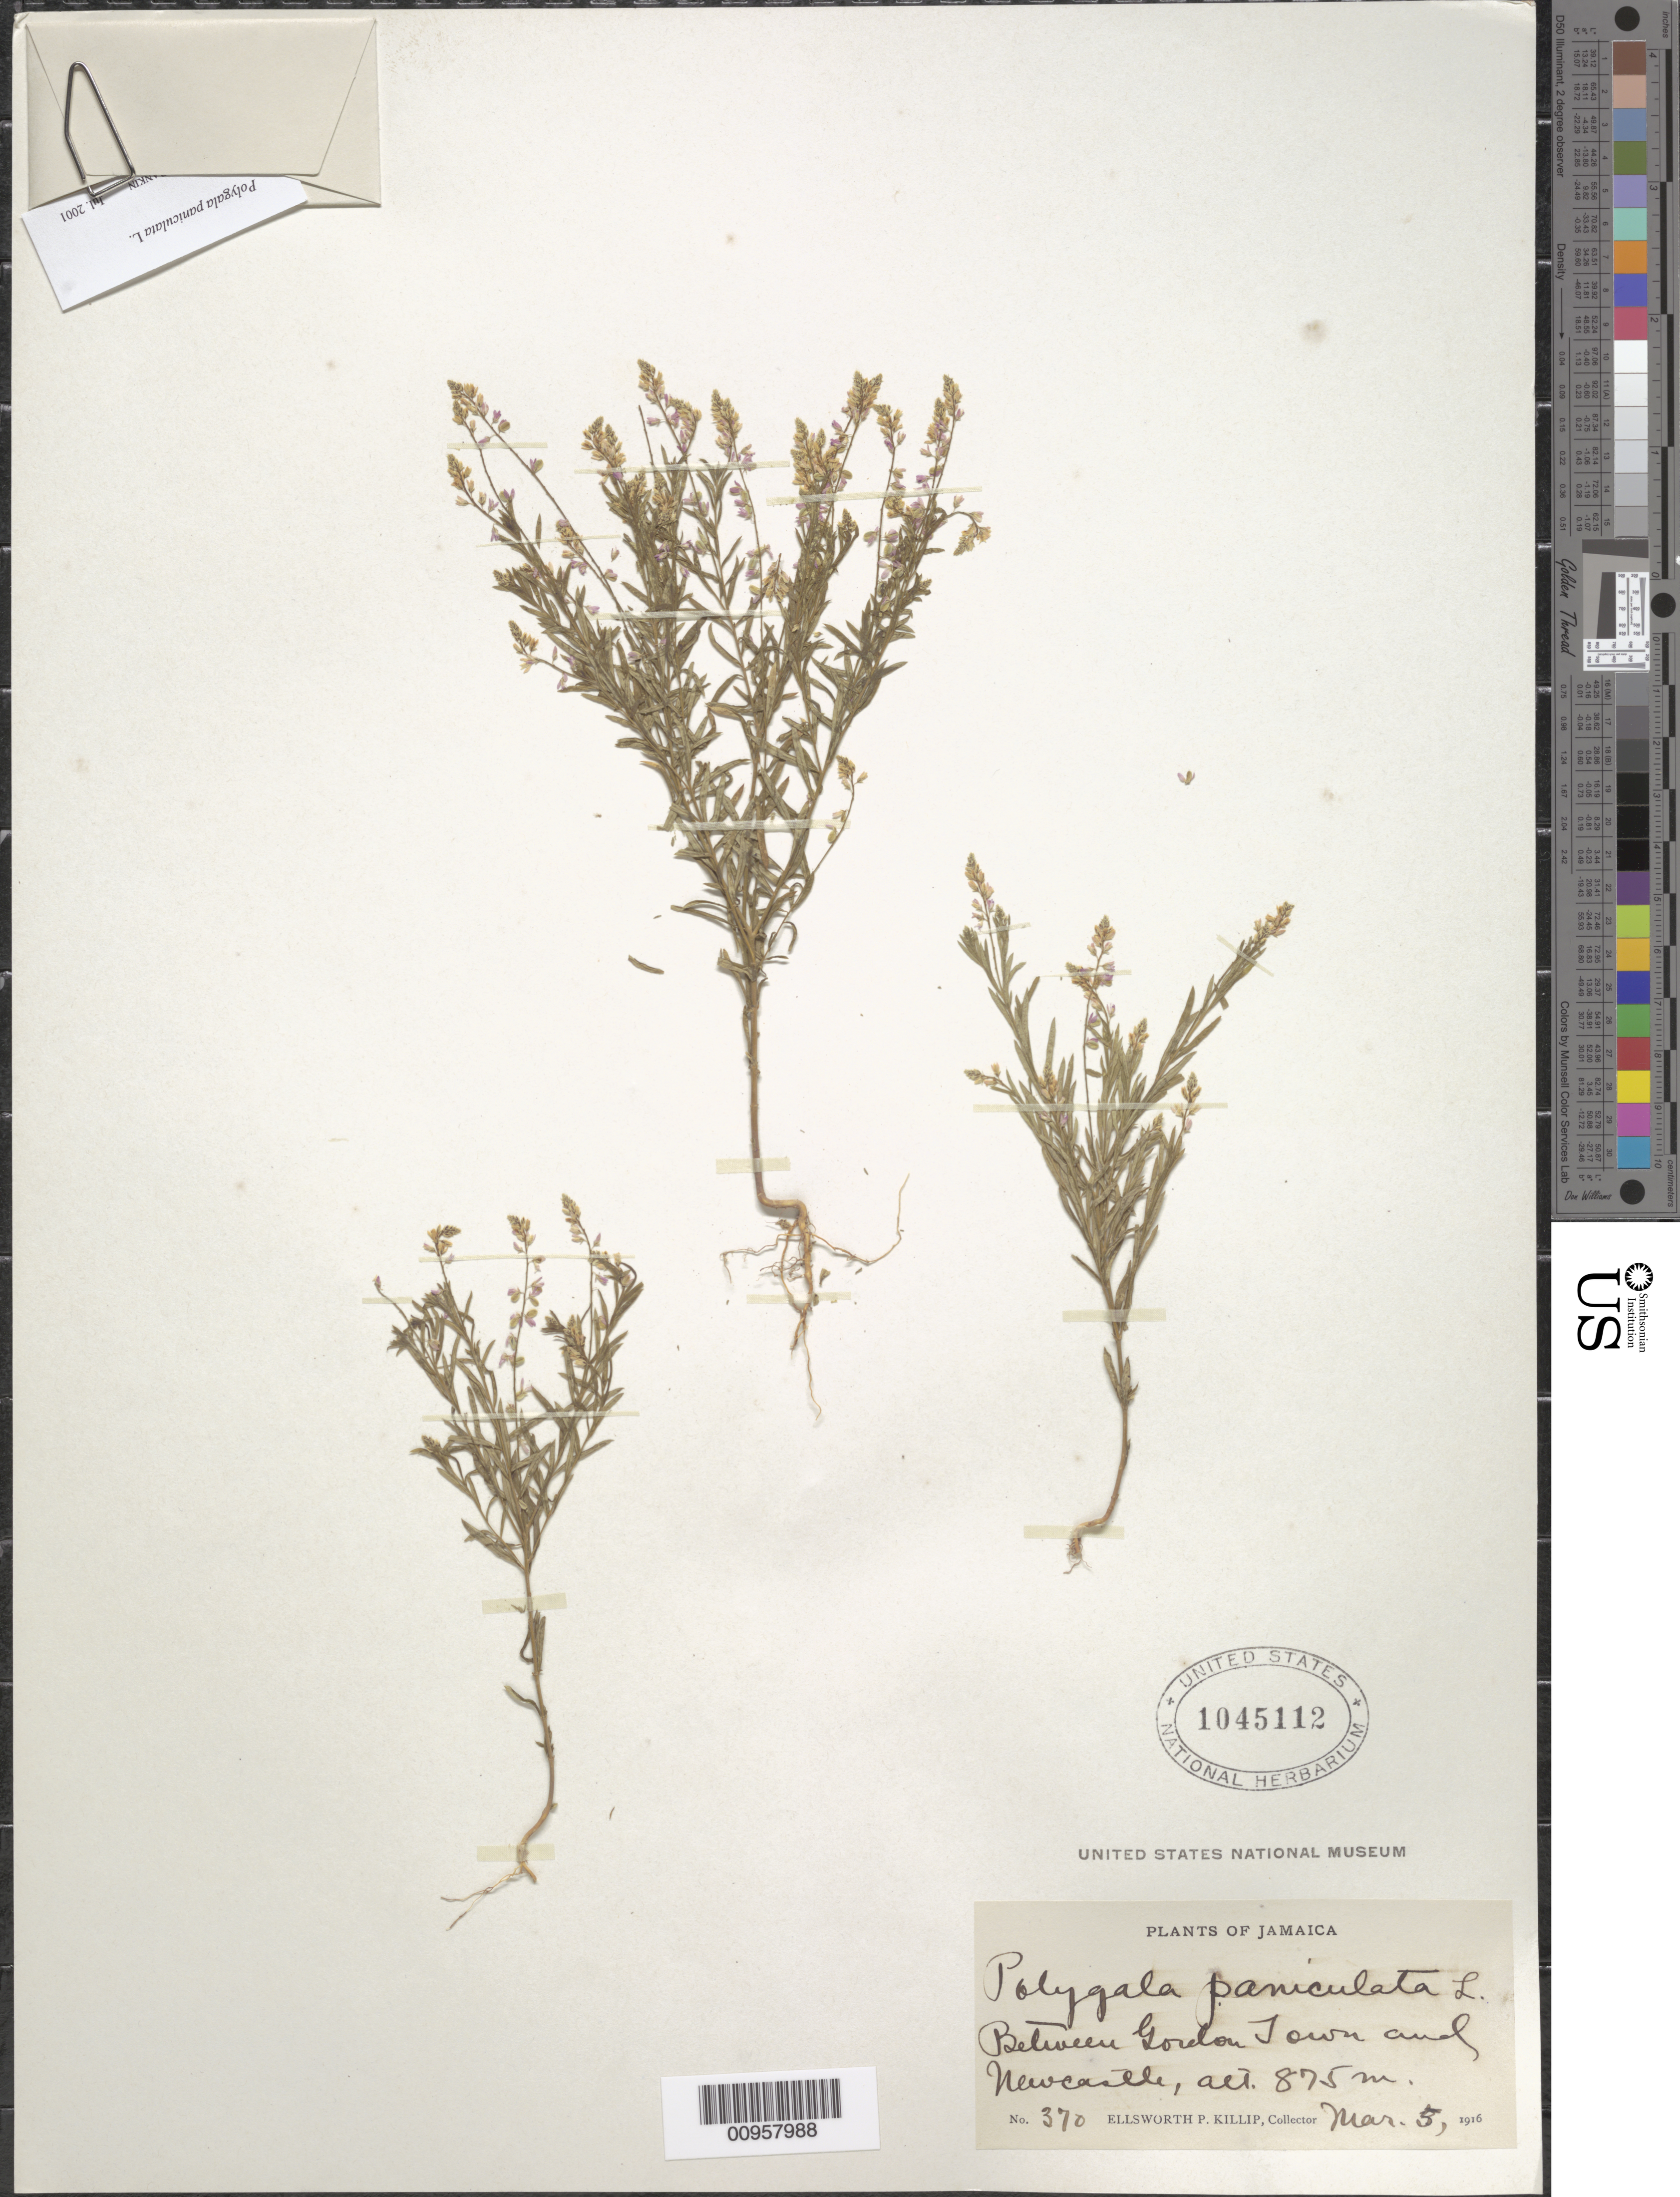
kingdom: Plantae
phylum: Tracheophyta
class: Magnoliopsida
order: Fabales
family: Polygalaceae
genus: Polygala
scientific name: Polygala paniculata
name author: L.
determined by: Rankin Rodriguez, Rosa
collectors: E. P. Killip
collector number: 370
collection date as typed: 05 Mar 1916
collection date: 1916-03-05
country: Jamaica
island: Jamaica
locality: Between Gordon Town and Newcastle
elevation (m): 875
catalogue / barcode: US 1045112